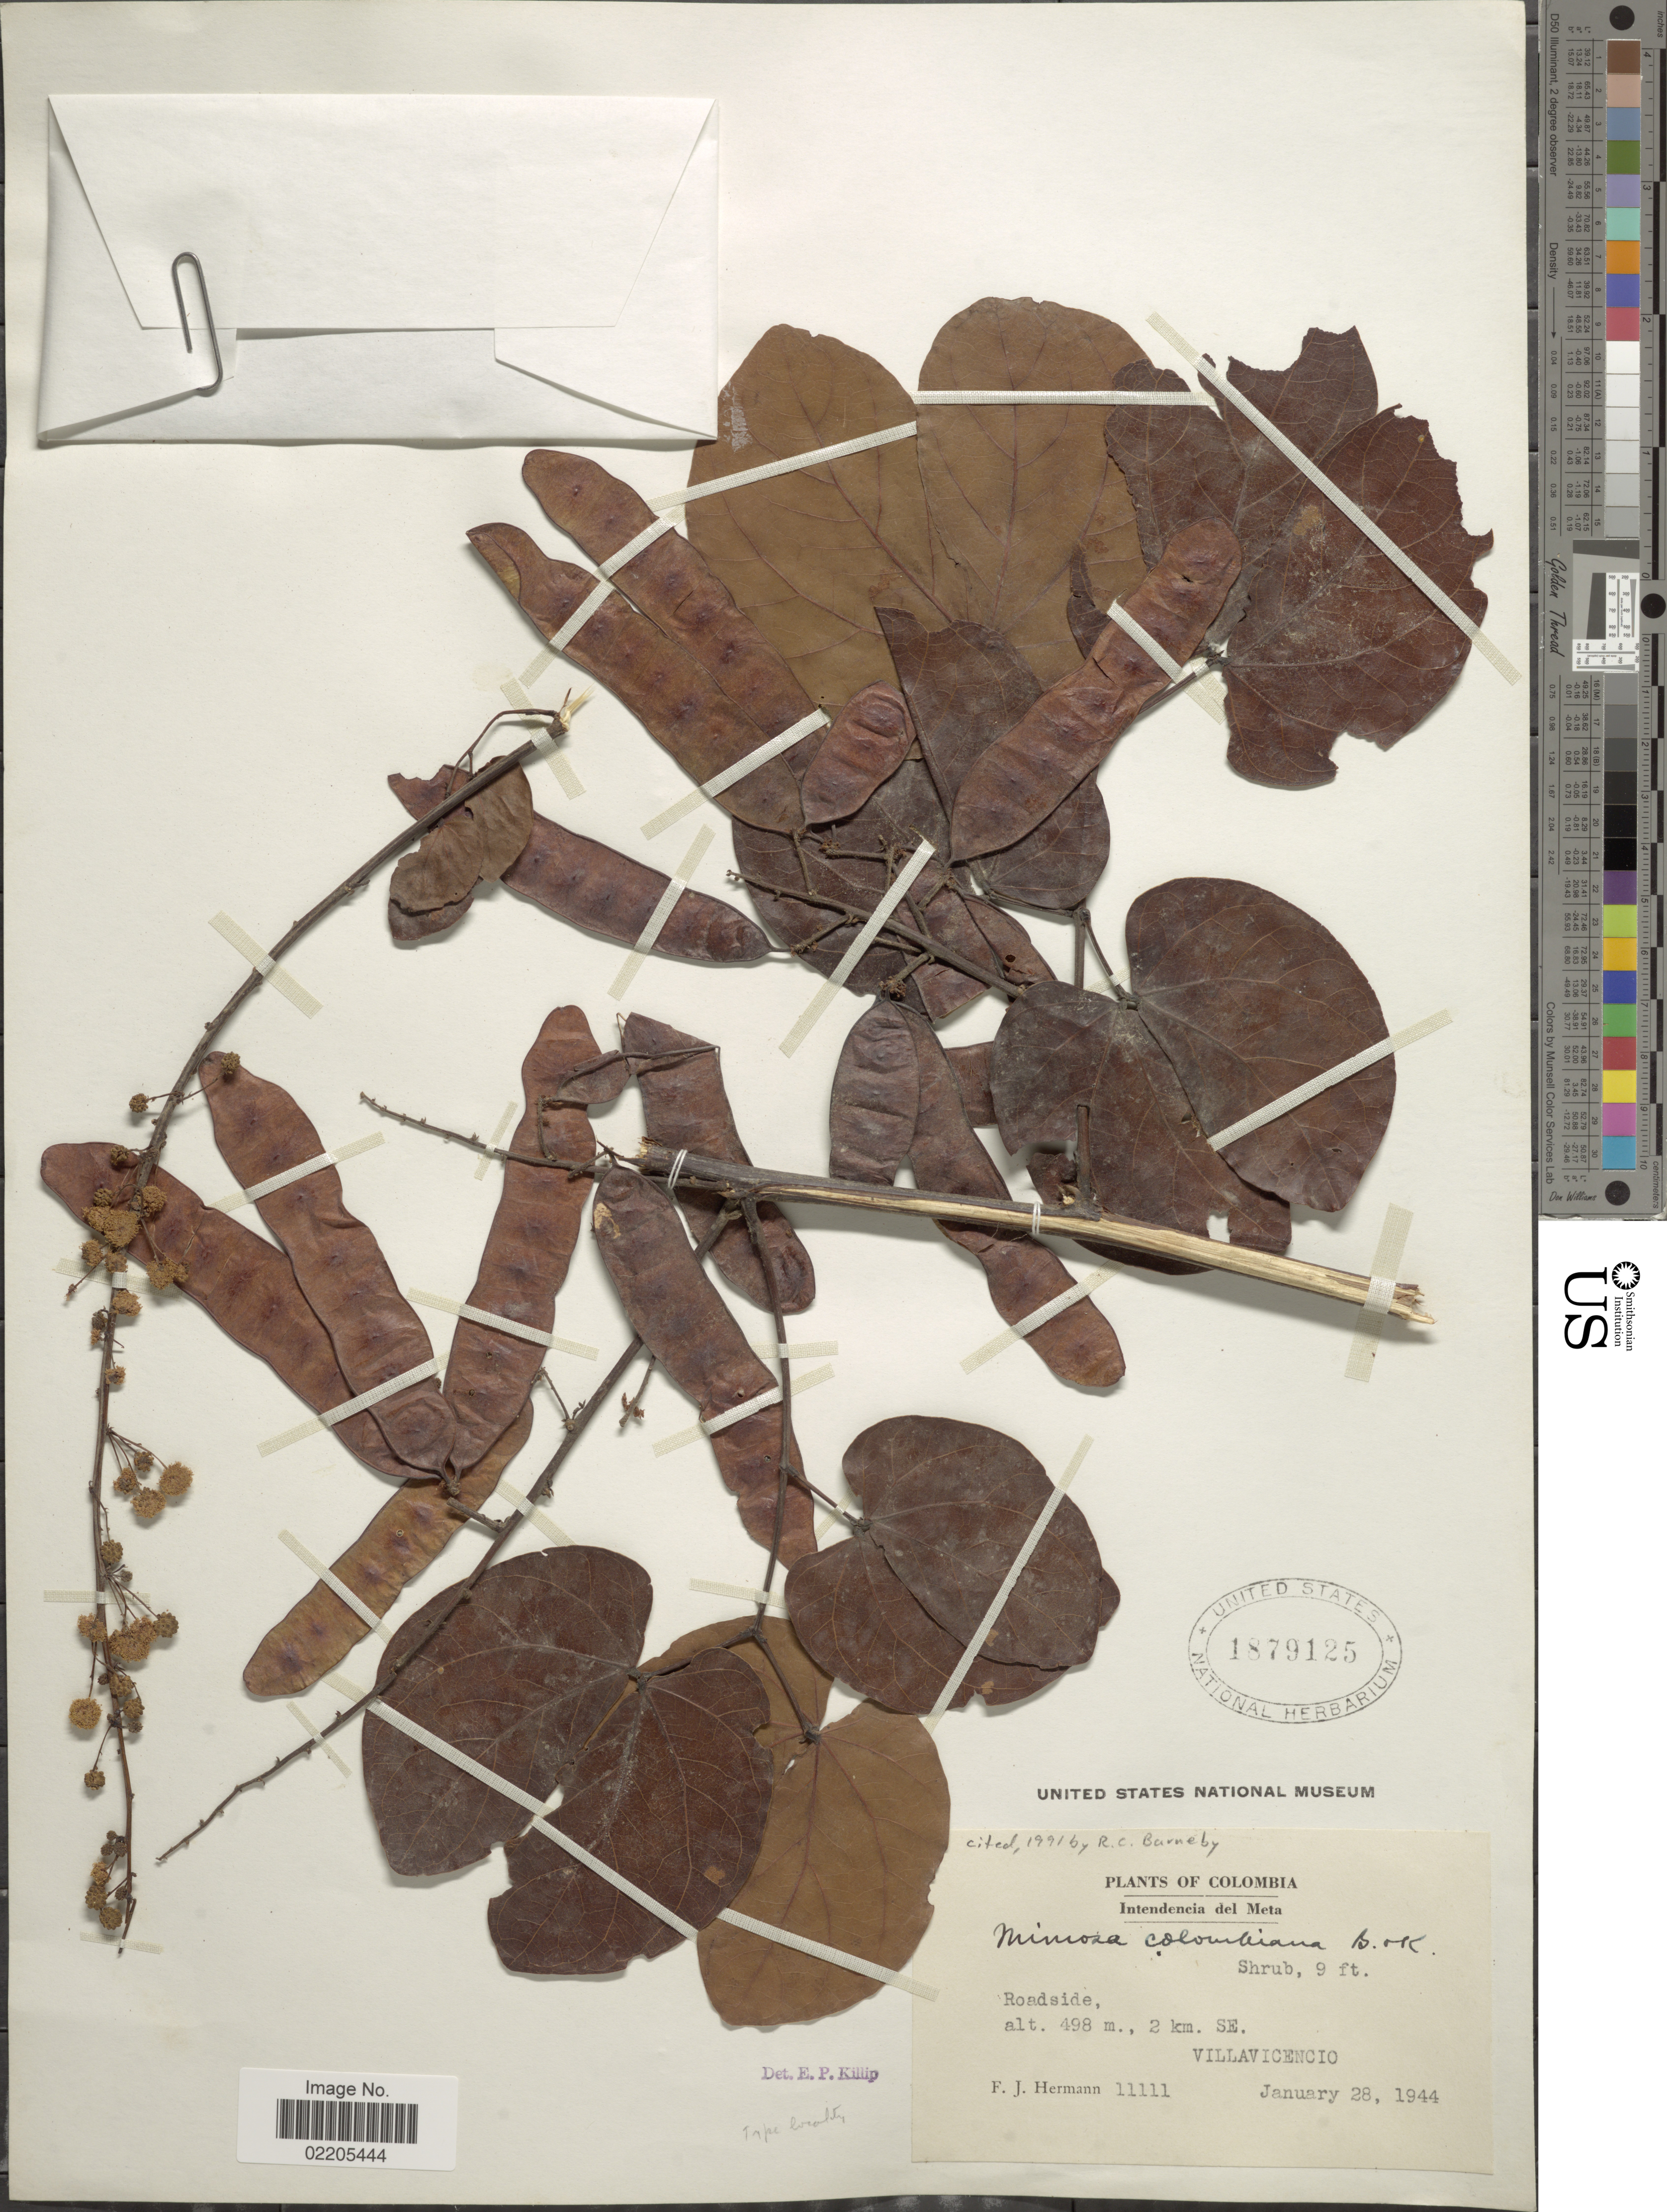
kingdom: Plantae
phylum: Tracheophyta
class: Magnoliopsida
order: Fabales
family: Fabaceae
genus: Mimosa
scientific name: Mimosa colombiana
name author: Britton & Killip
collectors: F. J. Hermann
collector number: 11111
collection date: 1944-01-28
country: Colombia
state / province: Meta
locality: Intendencia el Meta, roadside, 2 km. SE.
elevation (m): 498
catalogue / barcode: US 1879125